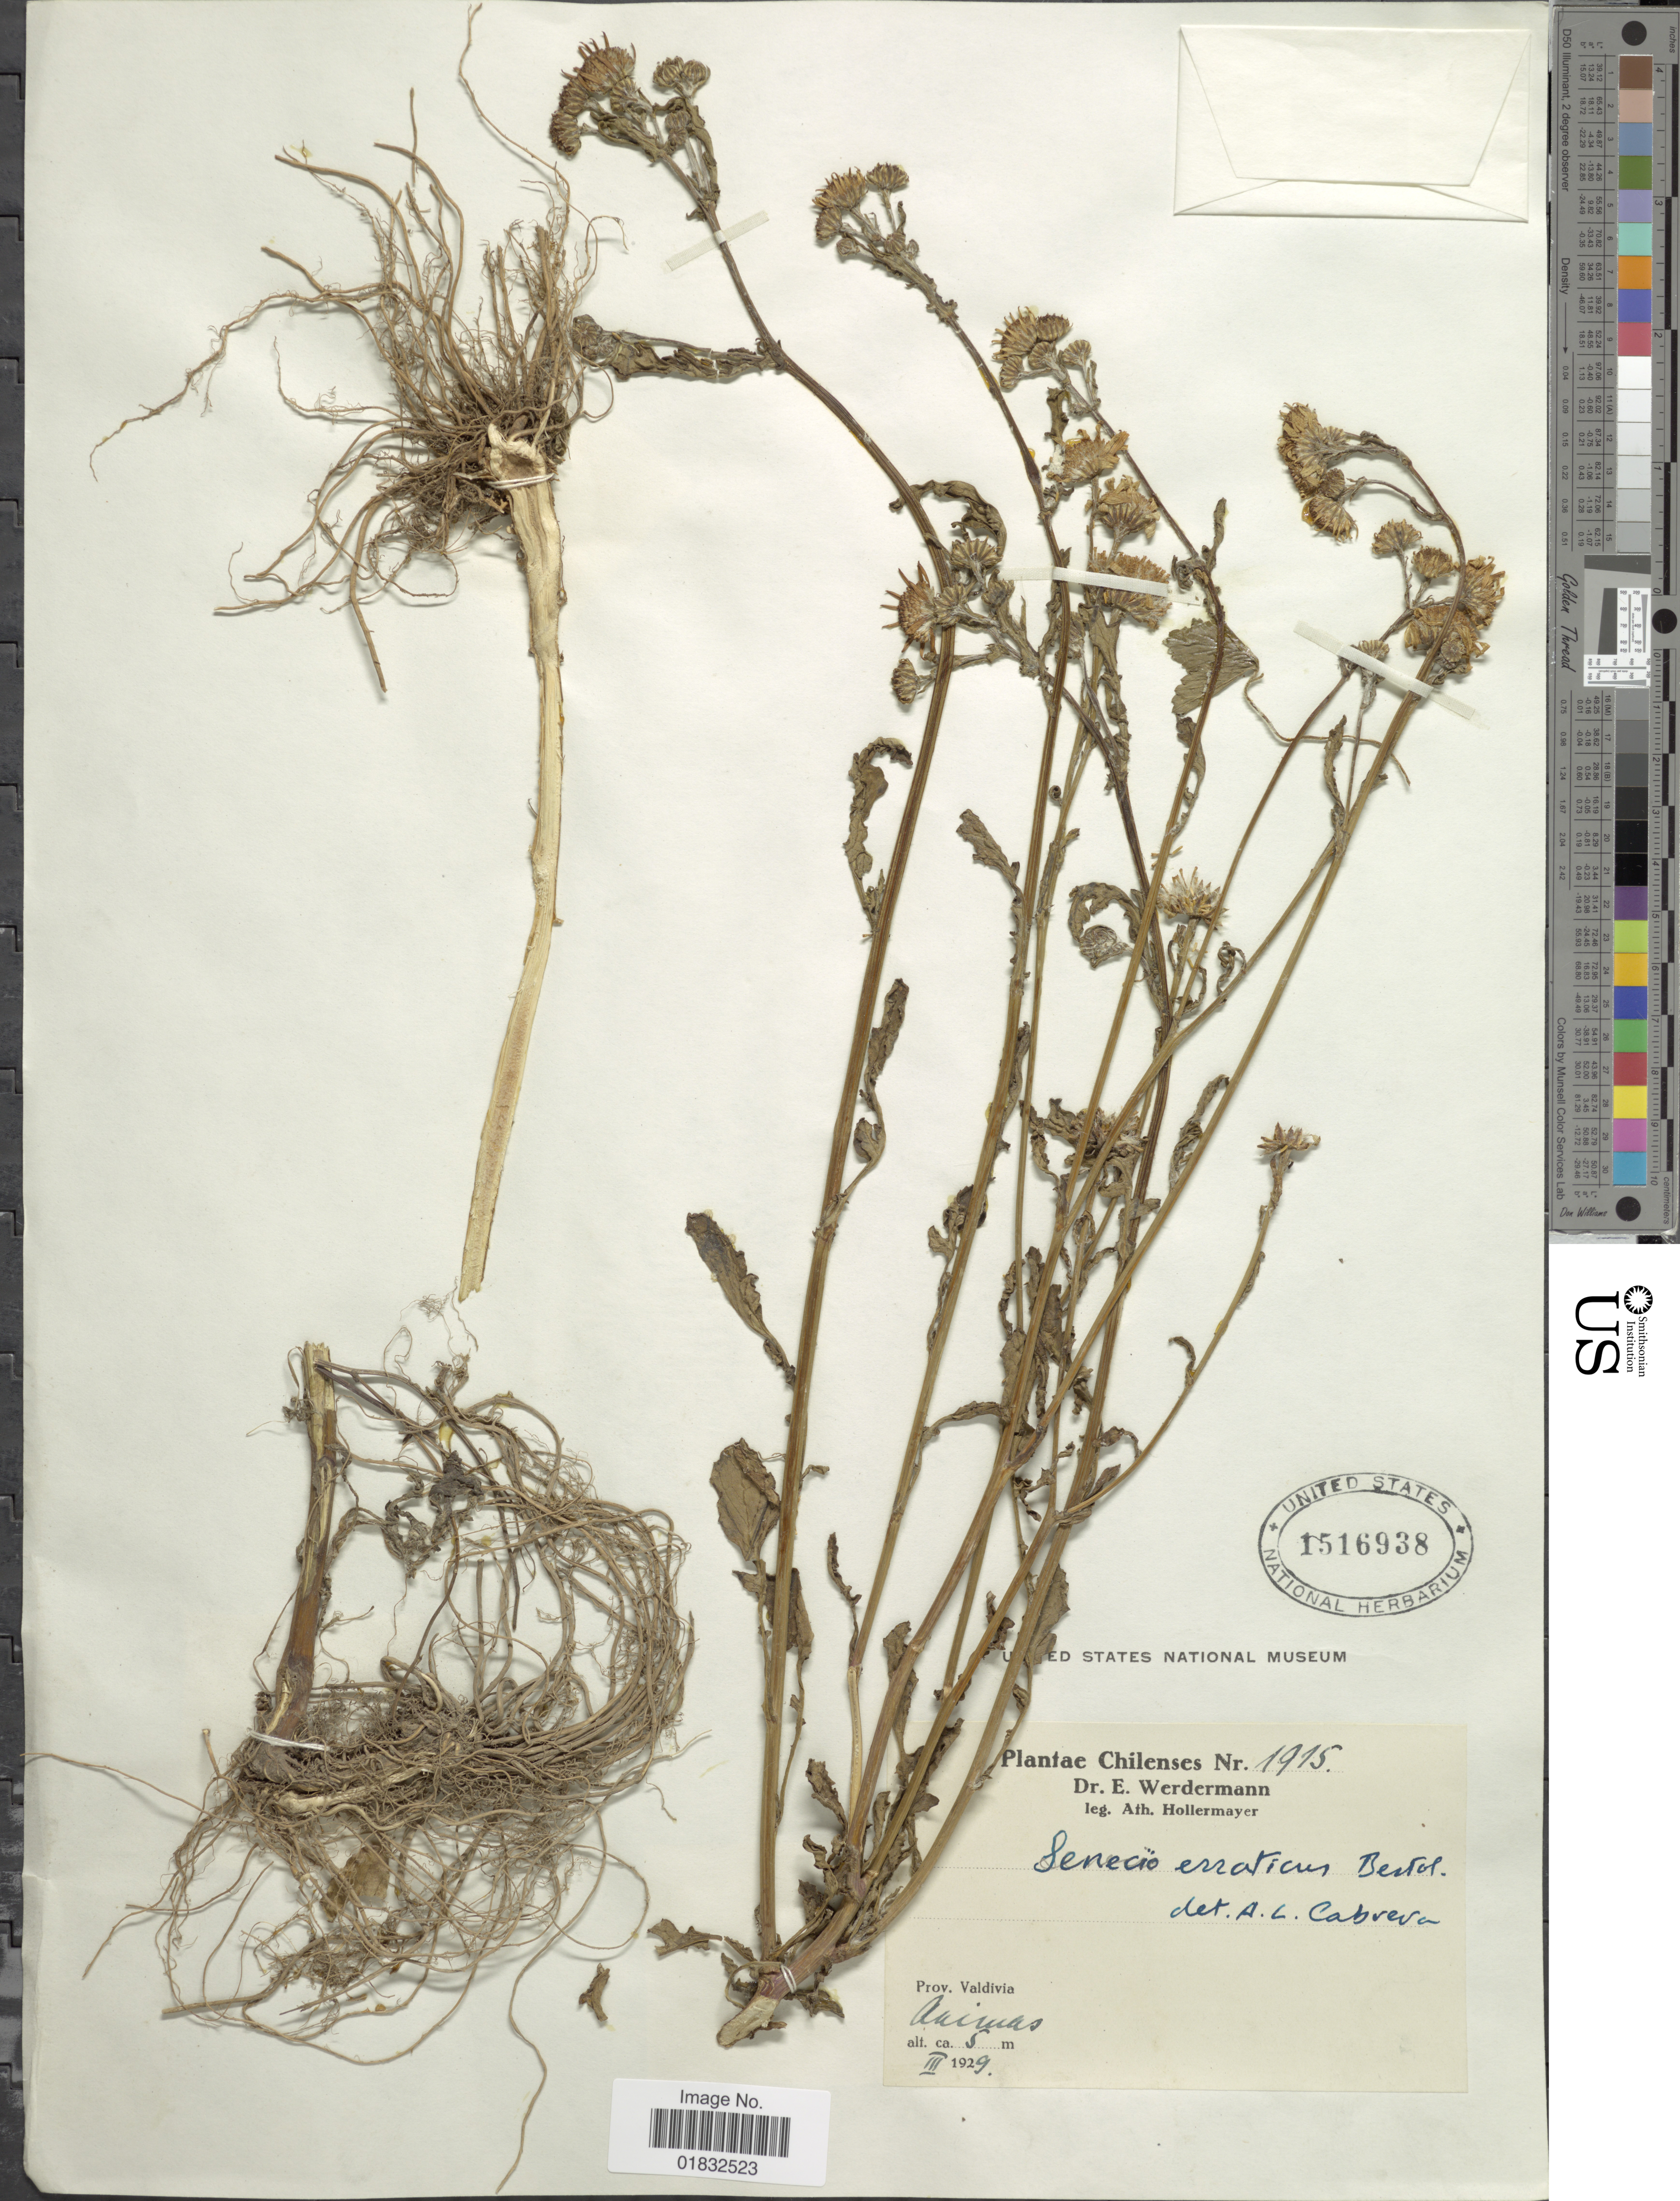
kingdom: Plantae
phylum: Tracheophyta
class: Magnoliopsida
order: Asterales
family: Asteraceae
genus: Jacobaea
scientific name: Jacobaea aquatica var. erratica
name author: (Bertol.) Pelser & Meijden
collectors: A. Hollermayer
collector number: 1915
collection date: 1929-03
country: Chile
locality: Prov. Valdivia, Animas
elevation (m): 5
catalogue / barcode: US 1516938